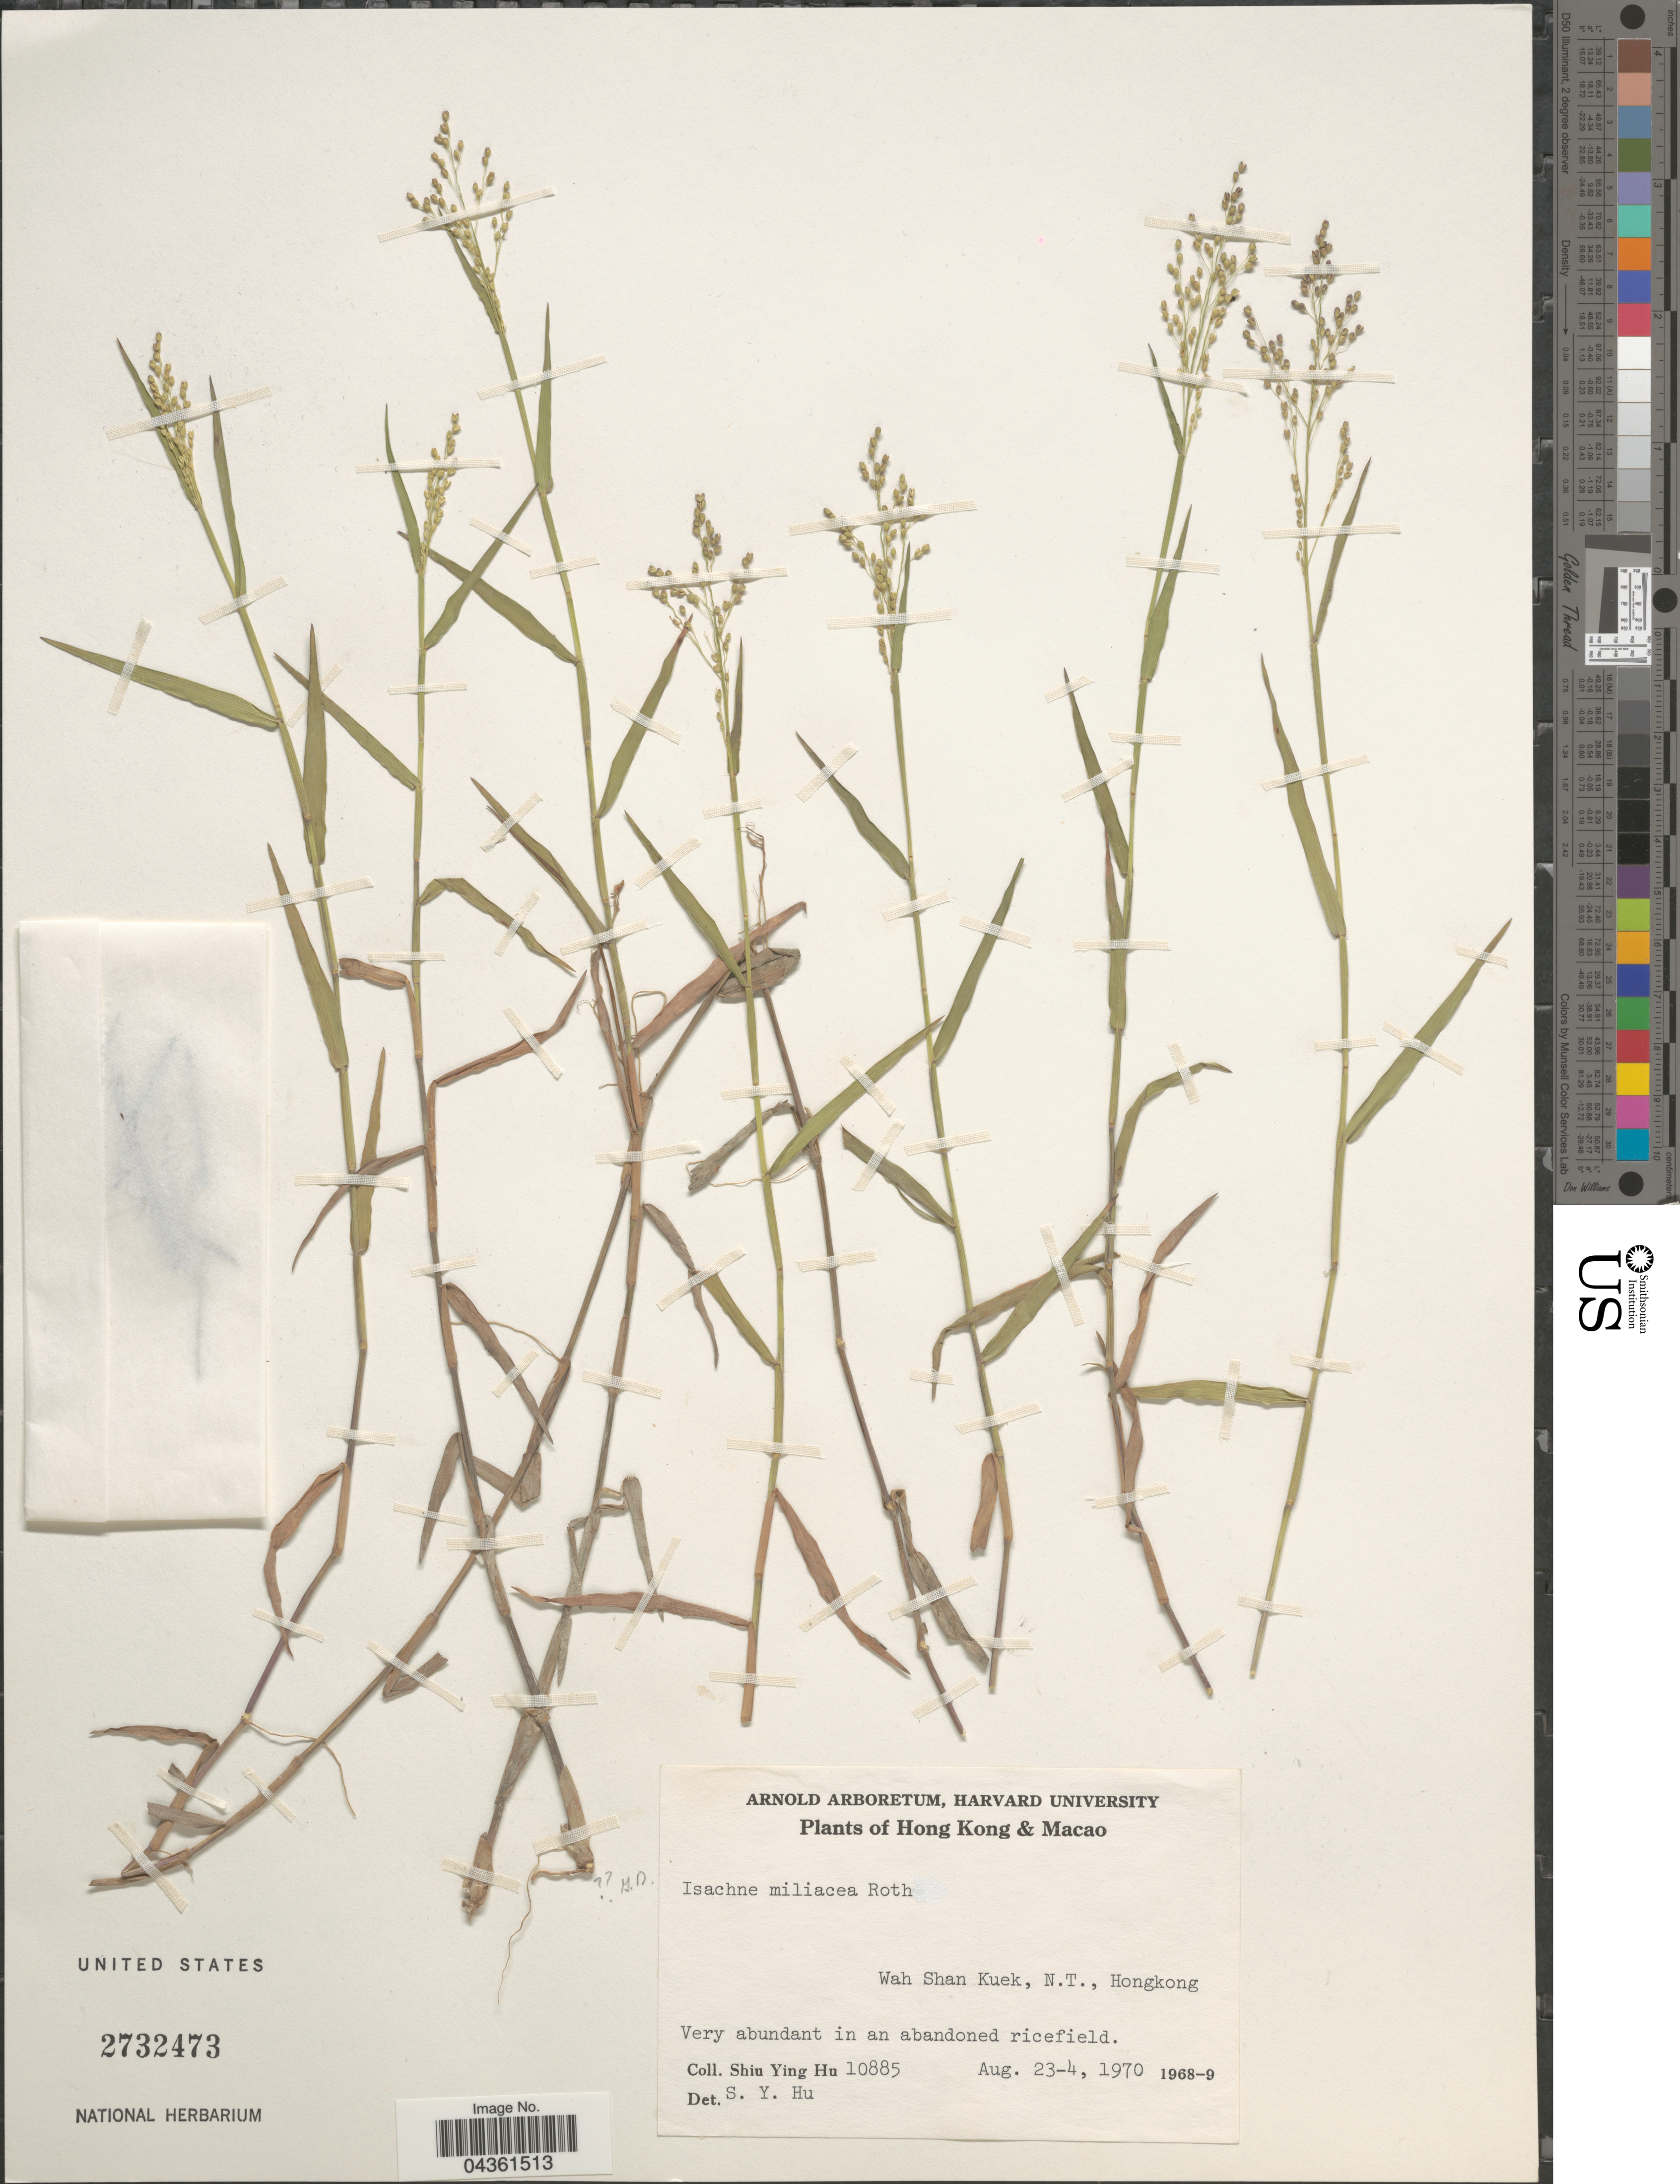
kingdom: Plantae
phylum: Tracheophyta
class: Liliopsida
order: Poales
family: Poaceae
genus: Isachne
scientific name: Isachne globosa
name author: (Thunb.) Kuntze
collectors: S. Y. Hu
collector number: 10885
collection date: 1970-08-23/1970-08-24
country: China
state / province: Hong Kong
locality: Wah Shan Kuek, N.T., Hongkong.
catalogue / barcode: US 2732473